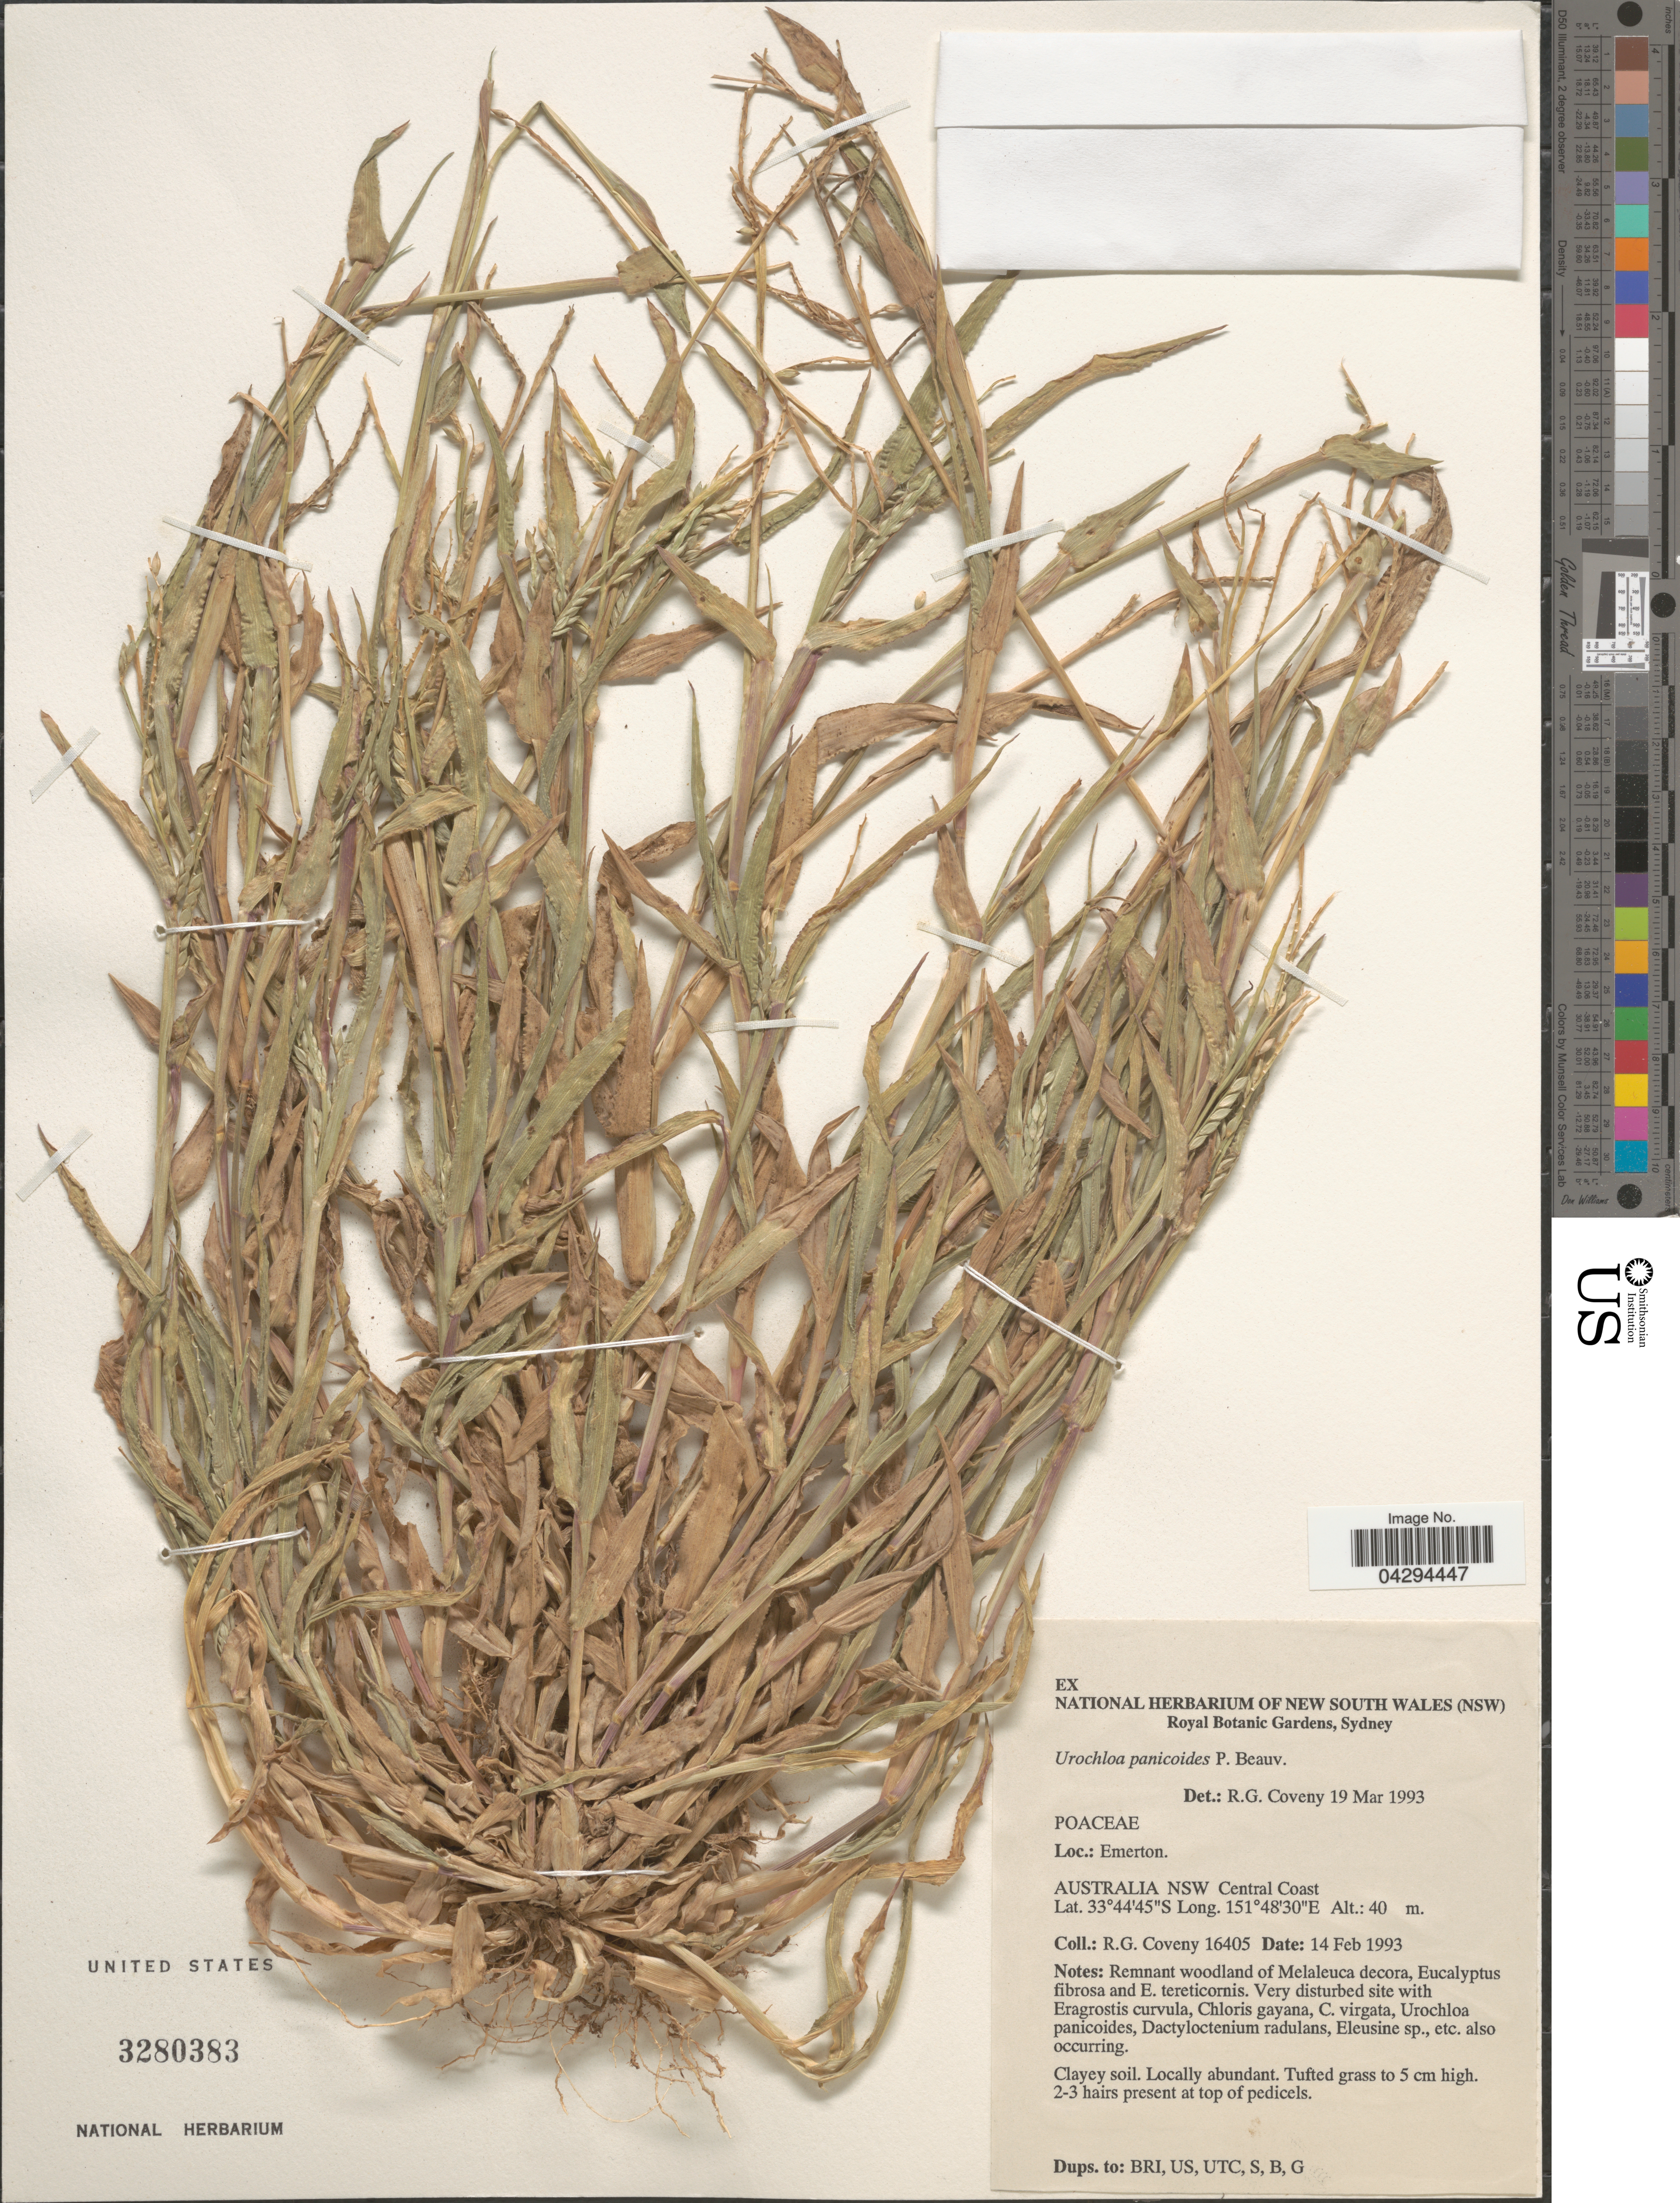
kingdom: Plantae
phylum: Tracheophyta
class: Liliopsida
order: Poales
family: Poaceae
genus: Urochloa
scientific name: Urochloa panicoides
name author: P. Beauv.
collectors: R. Coveny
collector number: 16405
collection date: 1993-02-14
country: Australia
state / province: New South Wales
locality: Emerton. Central Coast.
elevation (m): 40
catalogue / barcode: US 3280383